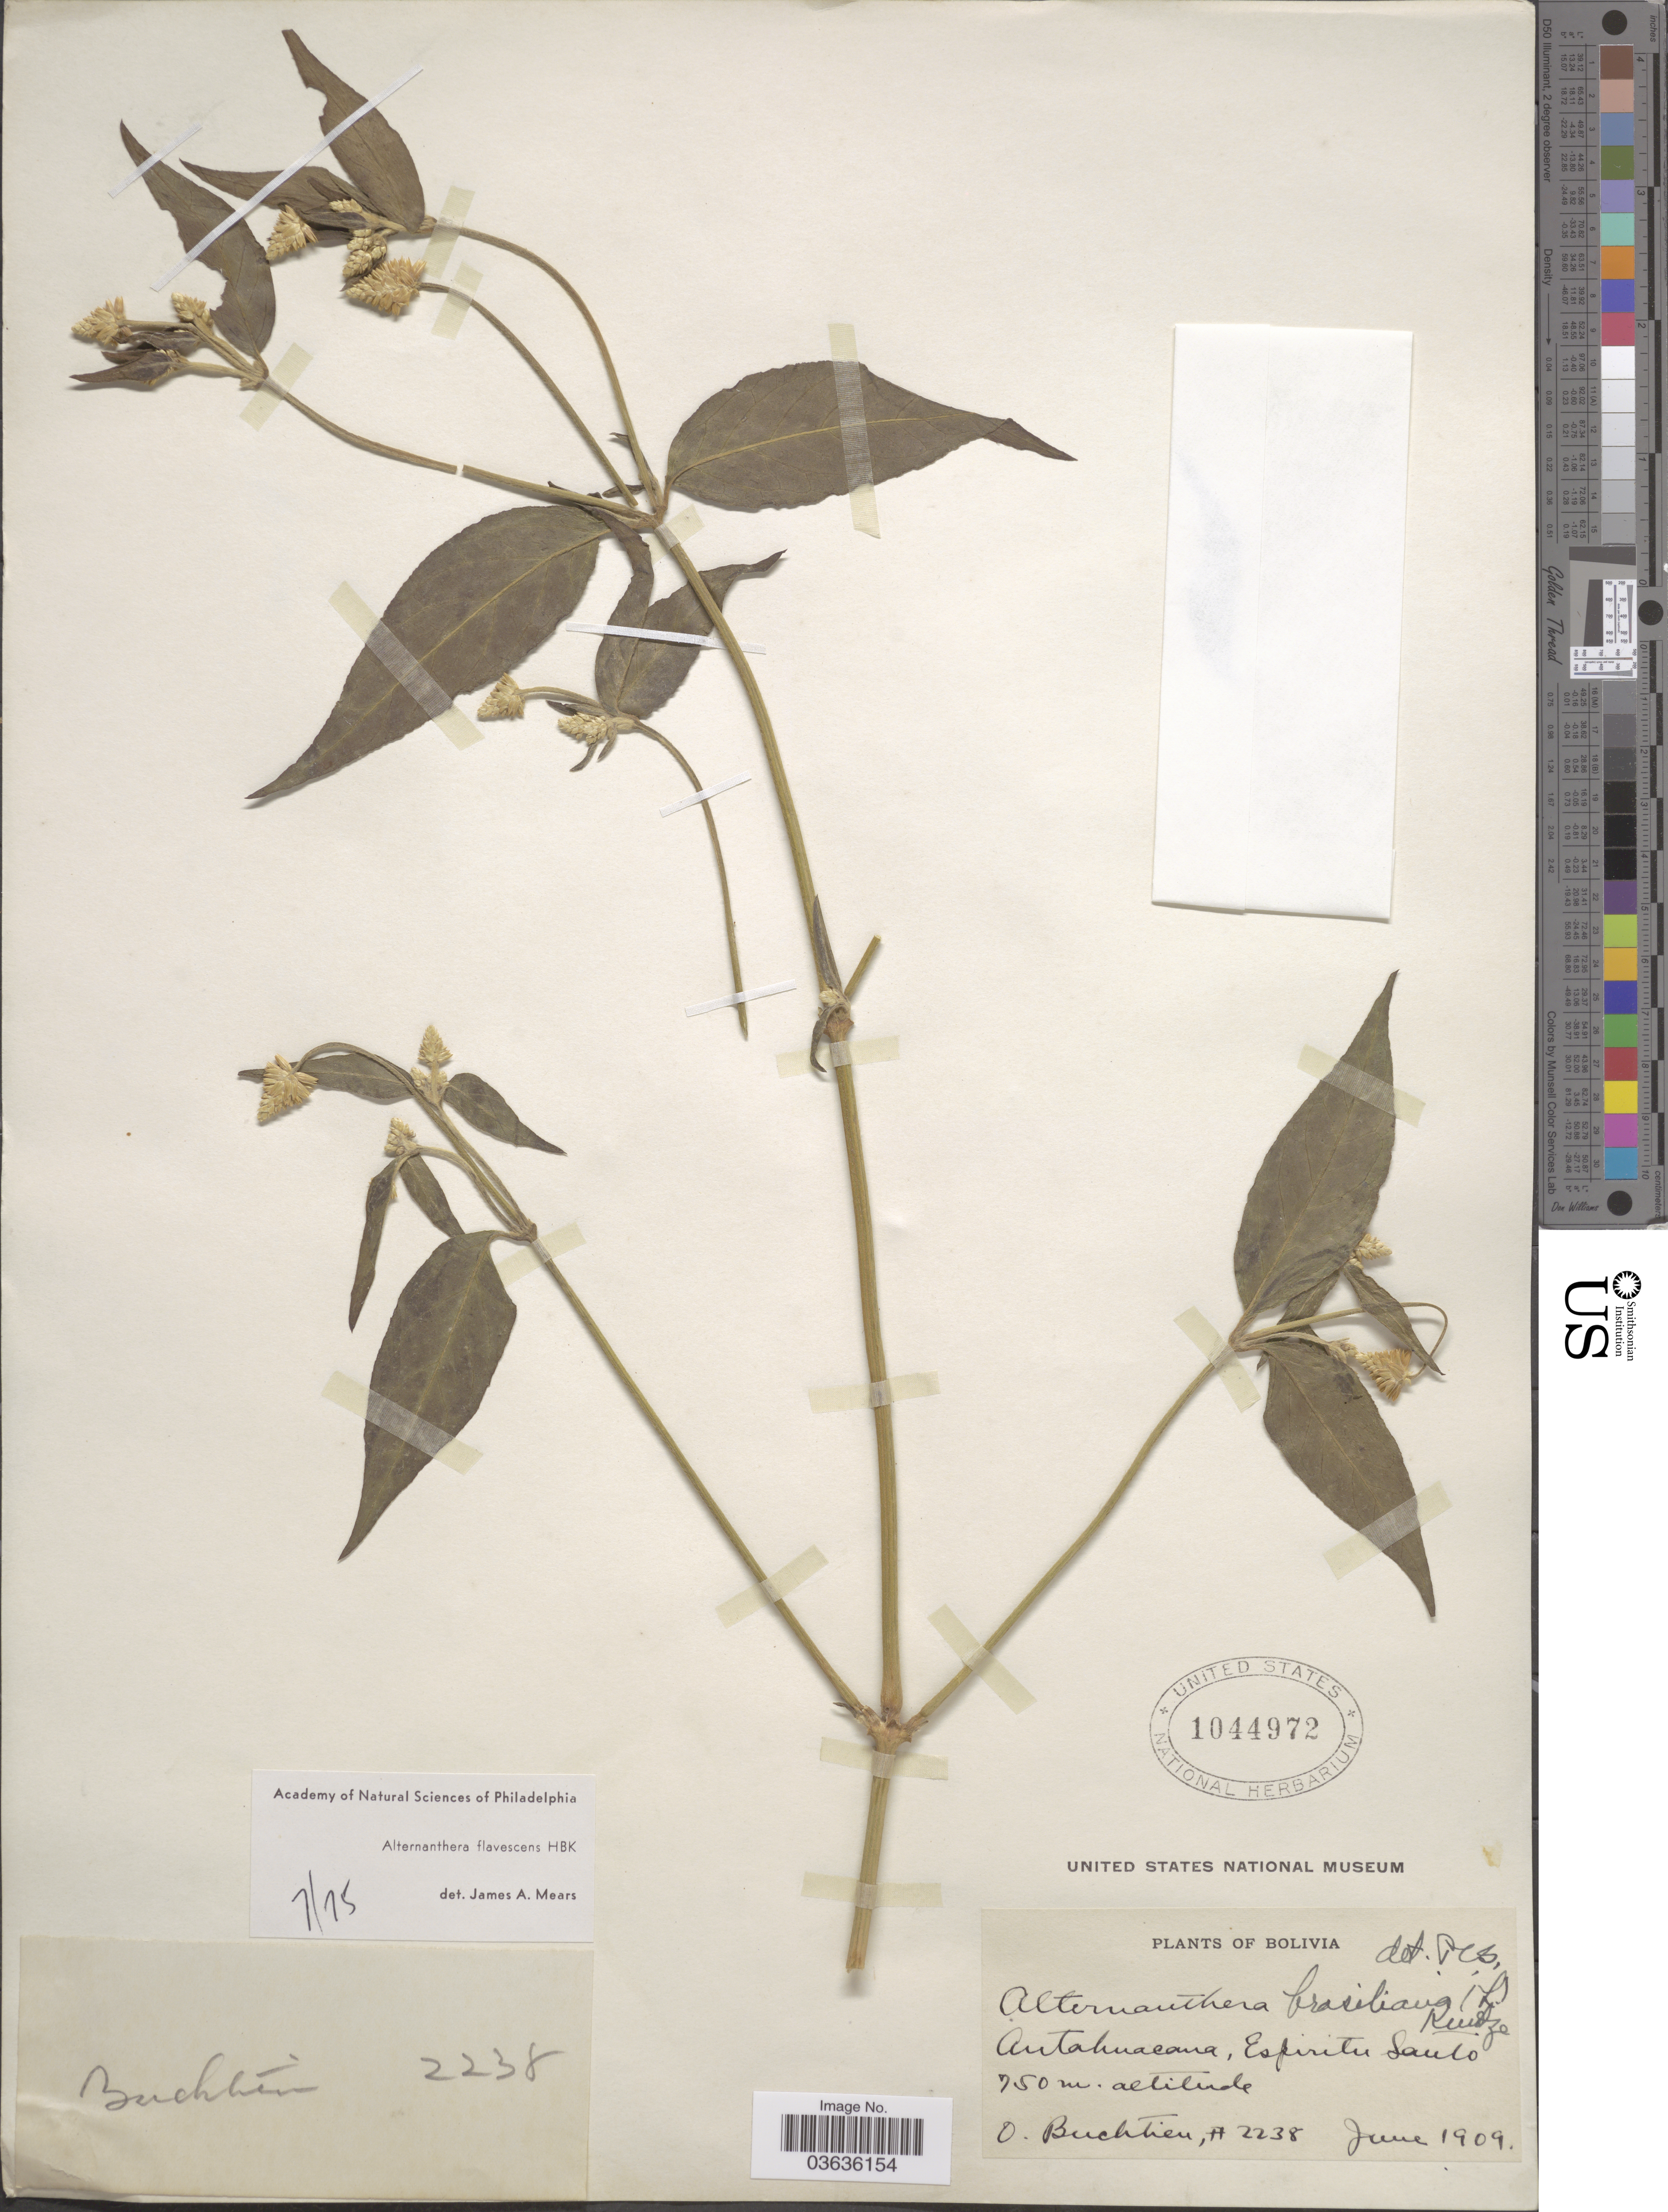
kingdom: Plantae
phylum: Tracheophyta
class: Magnoliopsida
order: Caryophyllales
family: Amaranthaceae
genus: Alternanthera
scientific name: Alternanthera flavescens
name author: Kunth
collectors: O. Buchtien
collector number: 2238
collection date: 1909-06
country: Bolivia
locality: Antahuacana, Espiritu Santo.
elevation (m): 750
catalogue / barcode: US 1044972